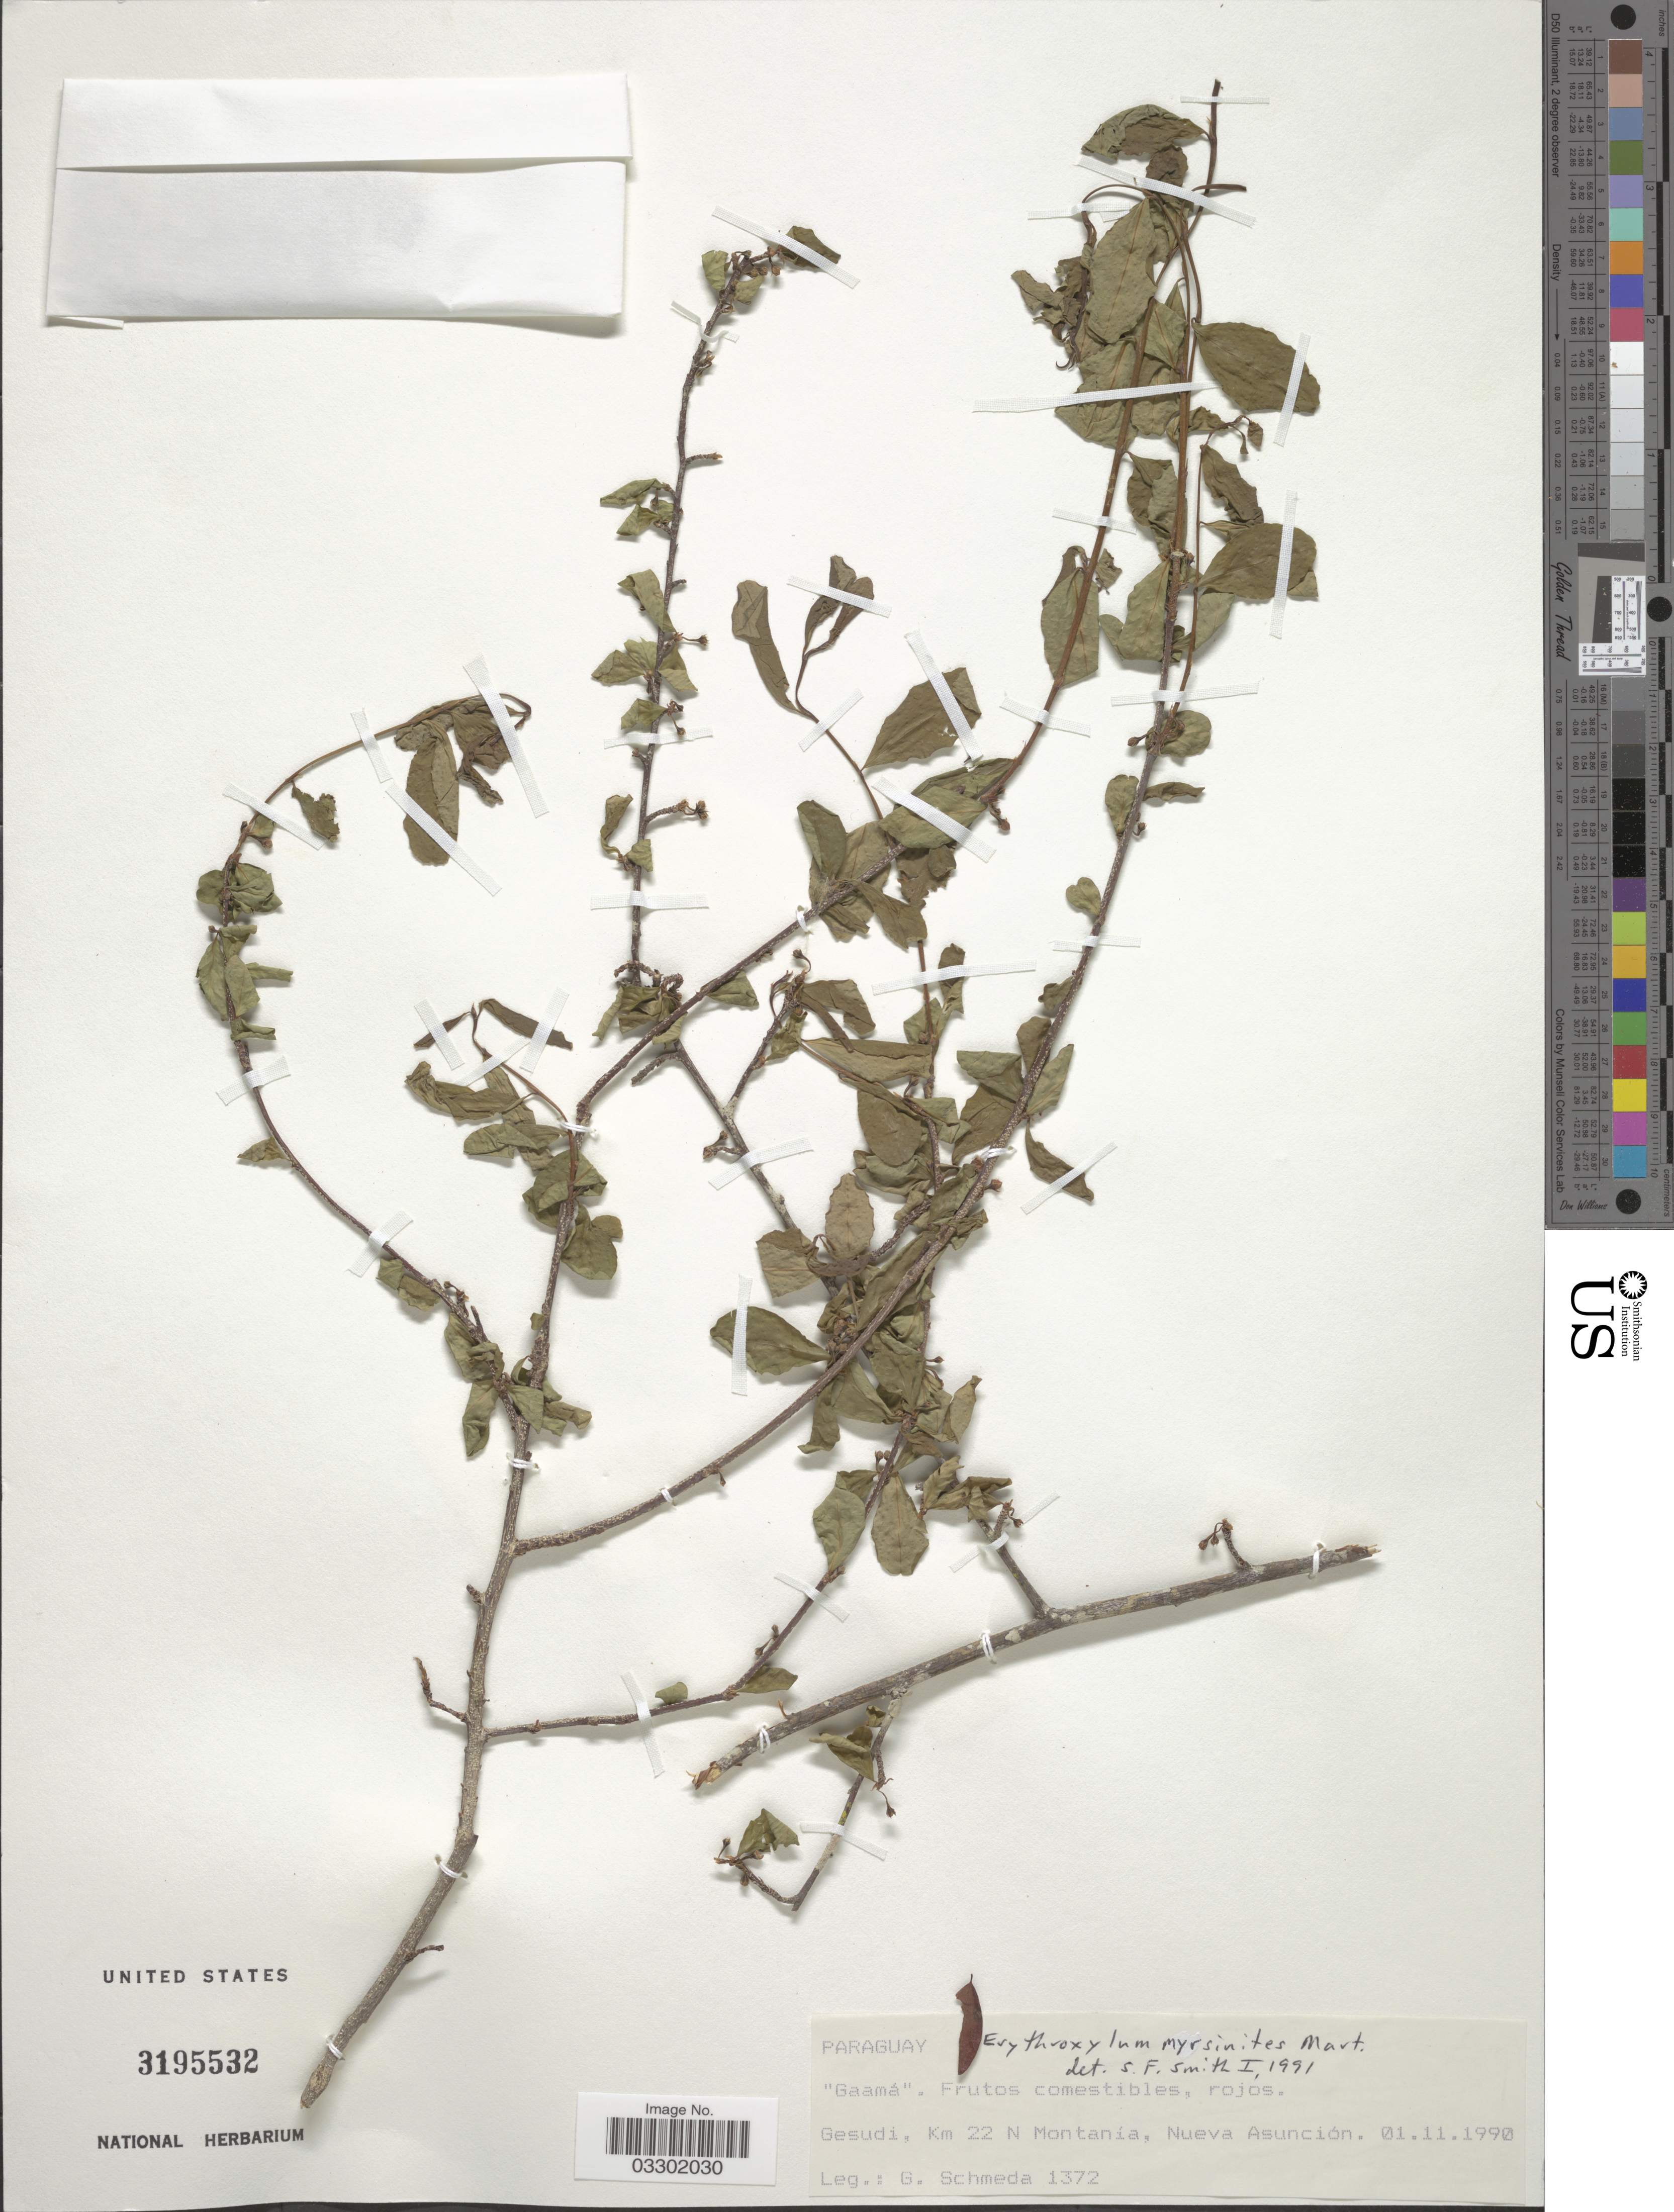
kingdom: Plantae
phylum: Tracheophyta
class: Magnoliopsida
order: Malpighiales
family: Erythroxylaceae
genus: Erythroxylum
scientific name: Erythroxylum myrsinites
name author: Mart.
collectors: G. Schmeda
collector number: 1372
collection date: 1990-11-01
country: Paraguay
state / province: Asuncion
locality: Gesudi, Km 22 N Montania, Nueva Asunción.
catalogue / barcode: US 3195532